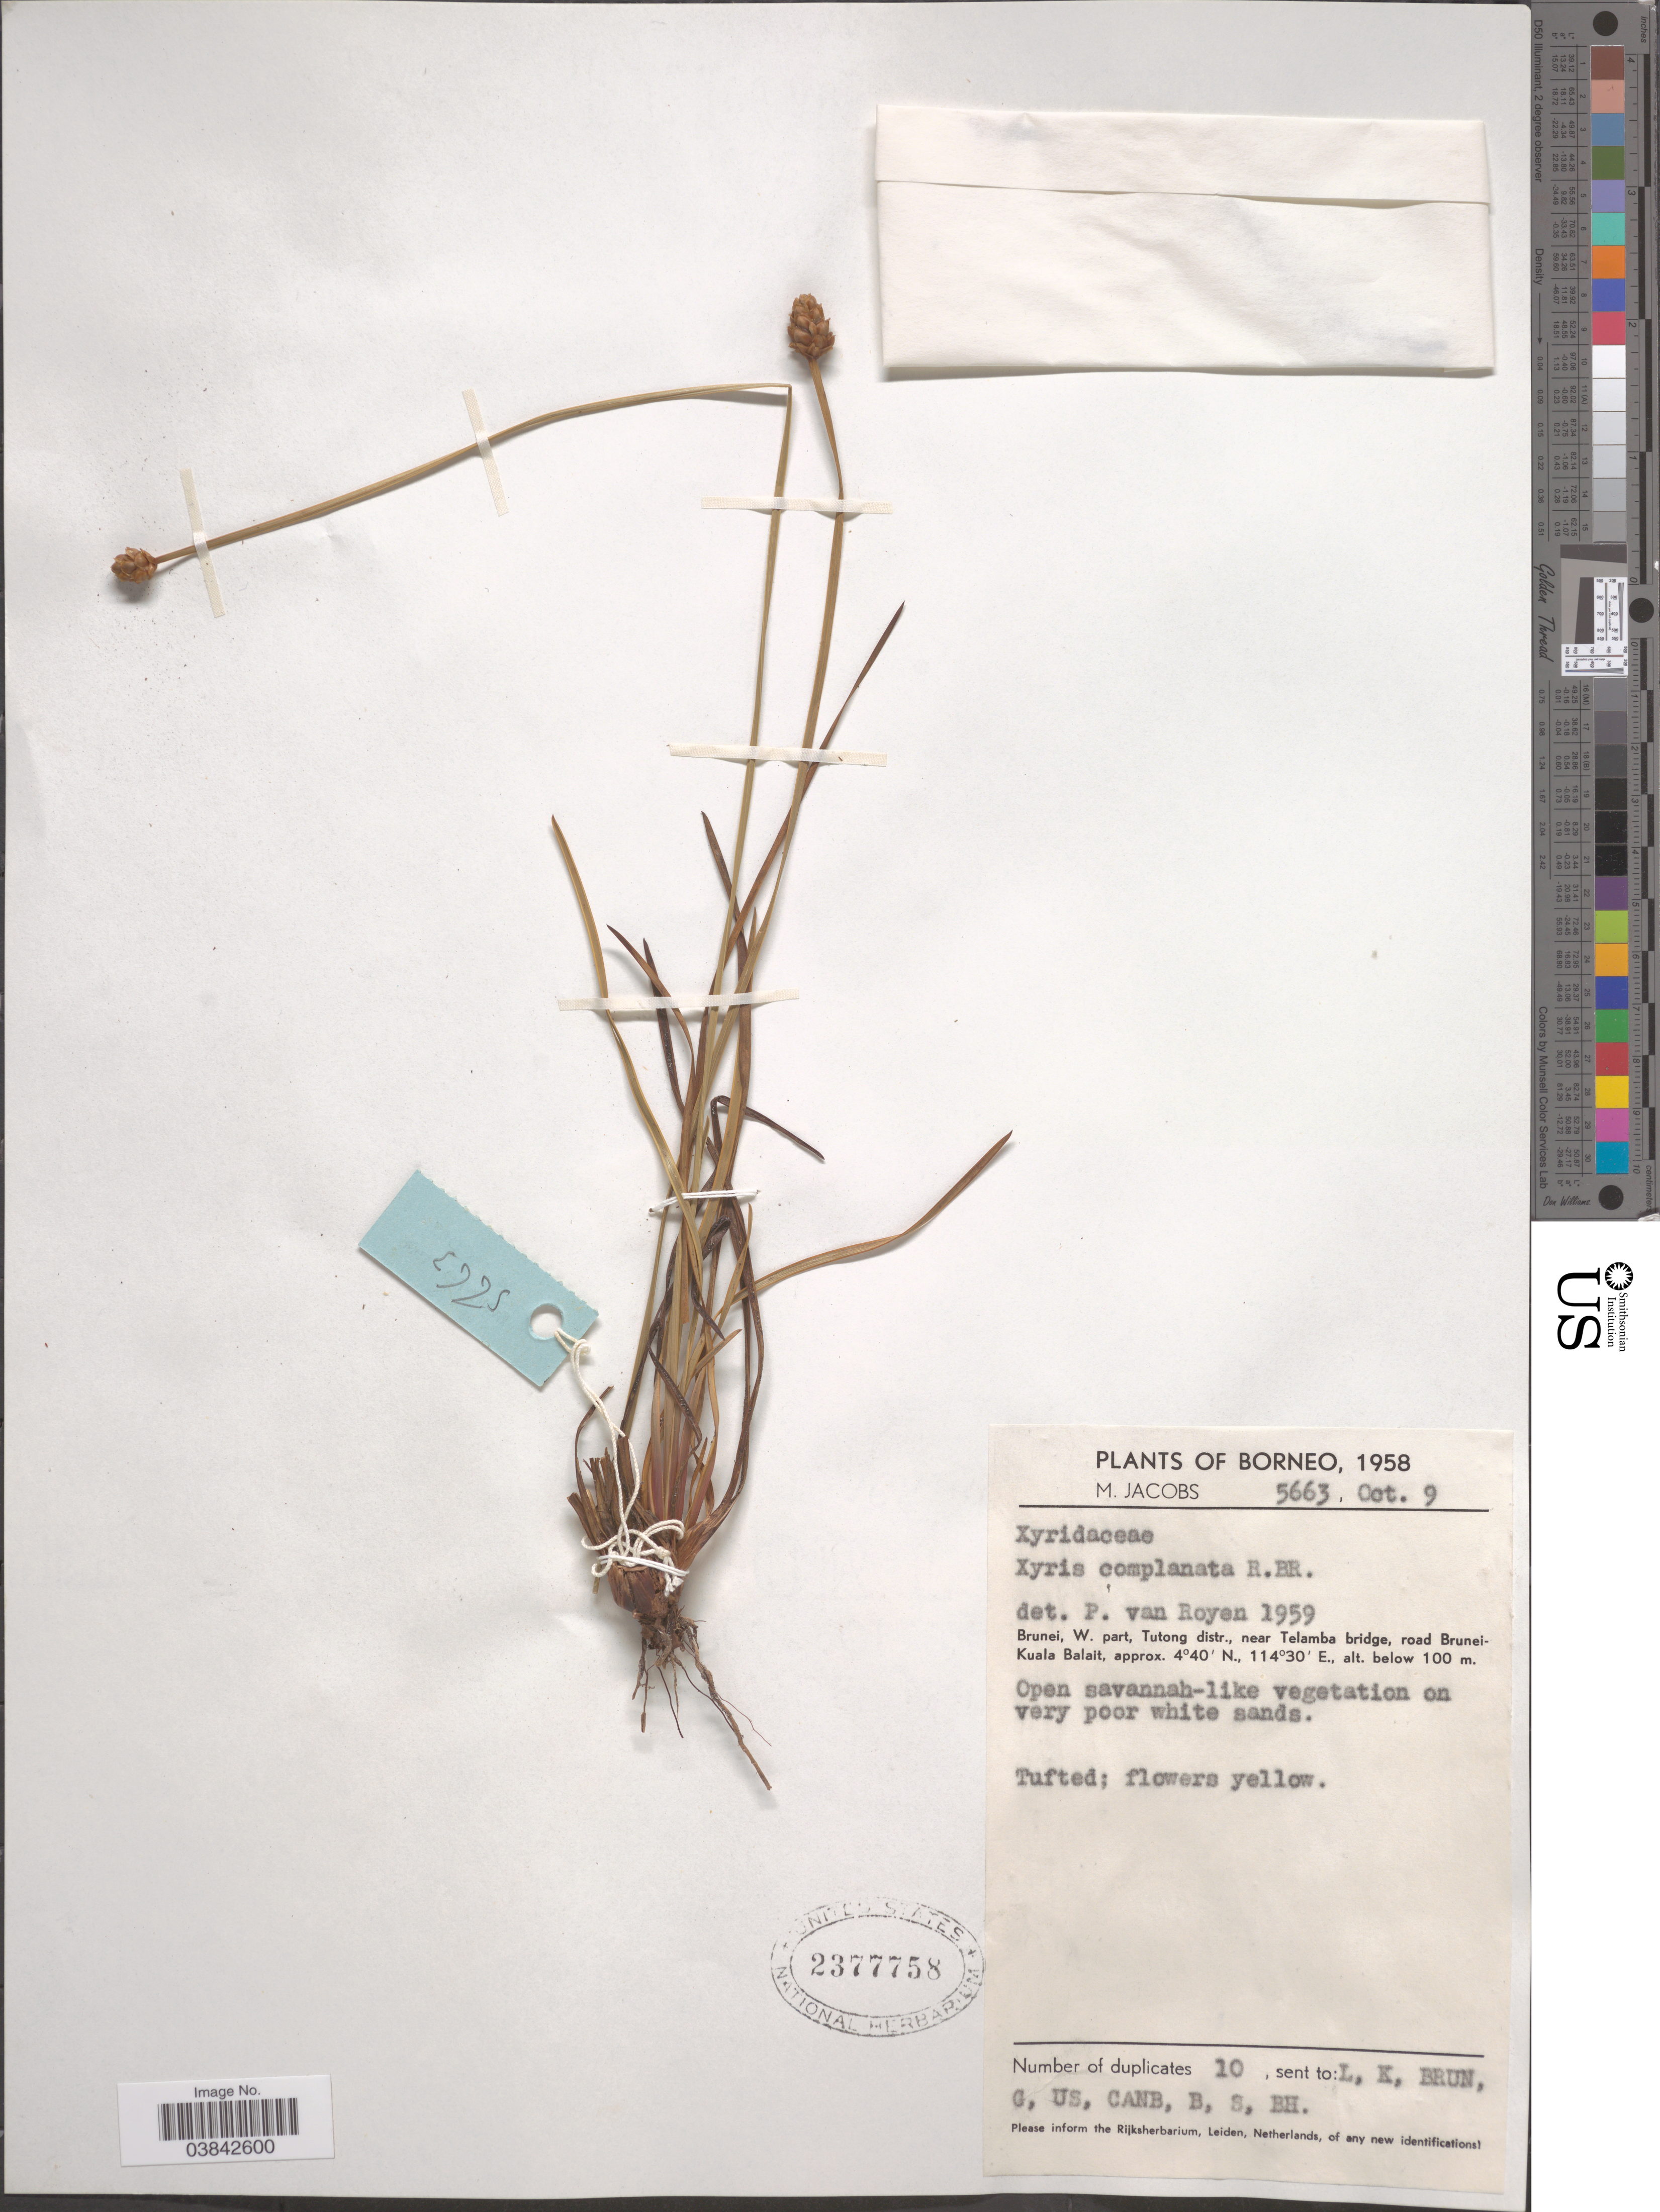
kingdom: Plantae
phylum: Tracheophyta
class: Liliopsida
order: Poales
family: Xyridaceae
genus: Xyris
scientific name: Xyris complanata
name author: R. Br.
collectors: M. Jacobs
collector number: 5663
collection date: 1958-10-09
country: Brunei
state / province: Tutong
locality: Borneo. W. part, Tutong distr., near Telamba bridge, road Brunei-Kuala Balait.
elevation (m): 100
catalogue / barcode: US 2377758